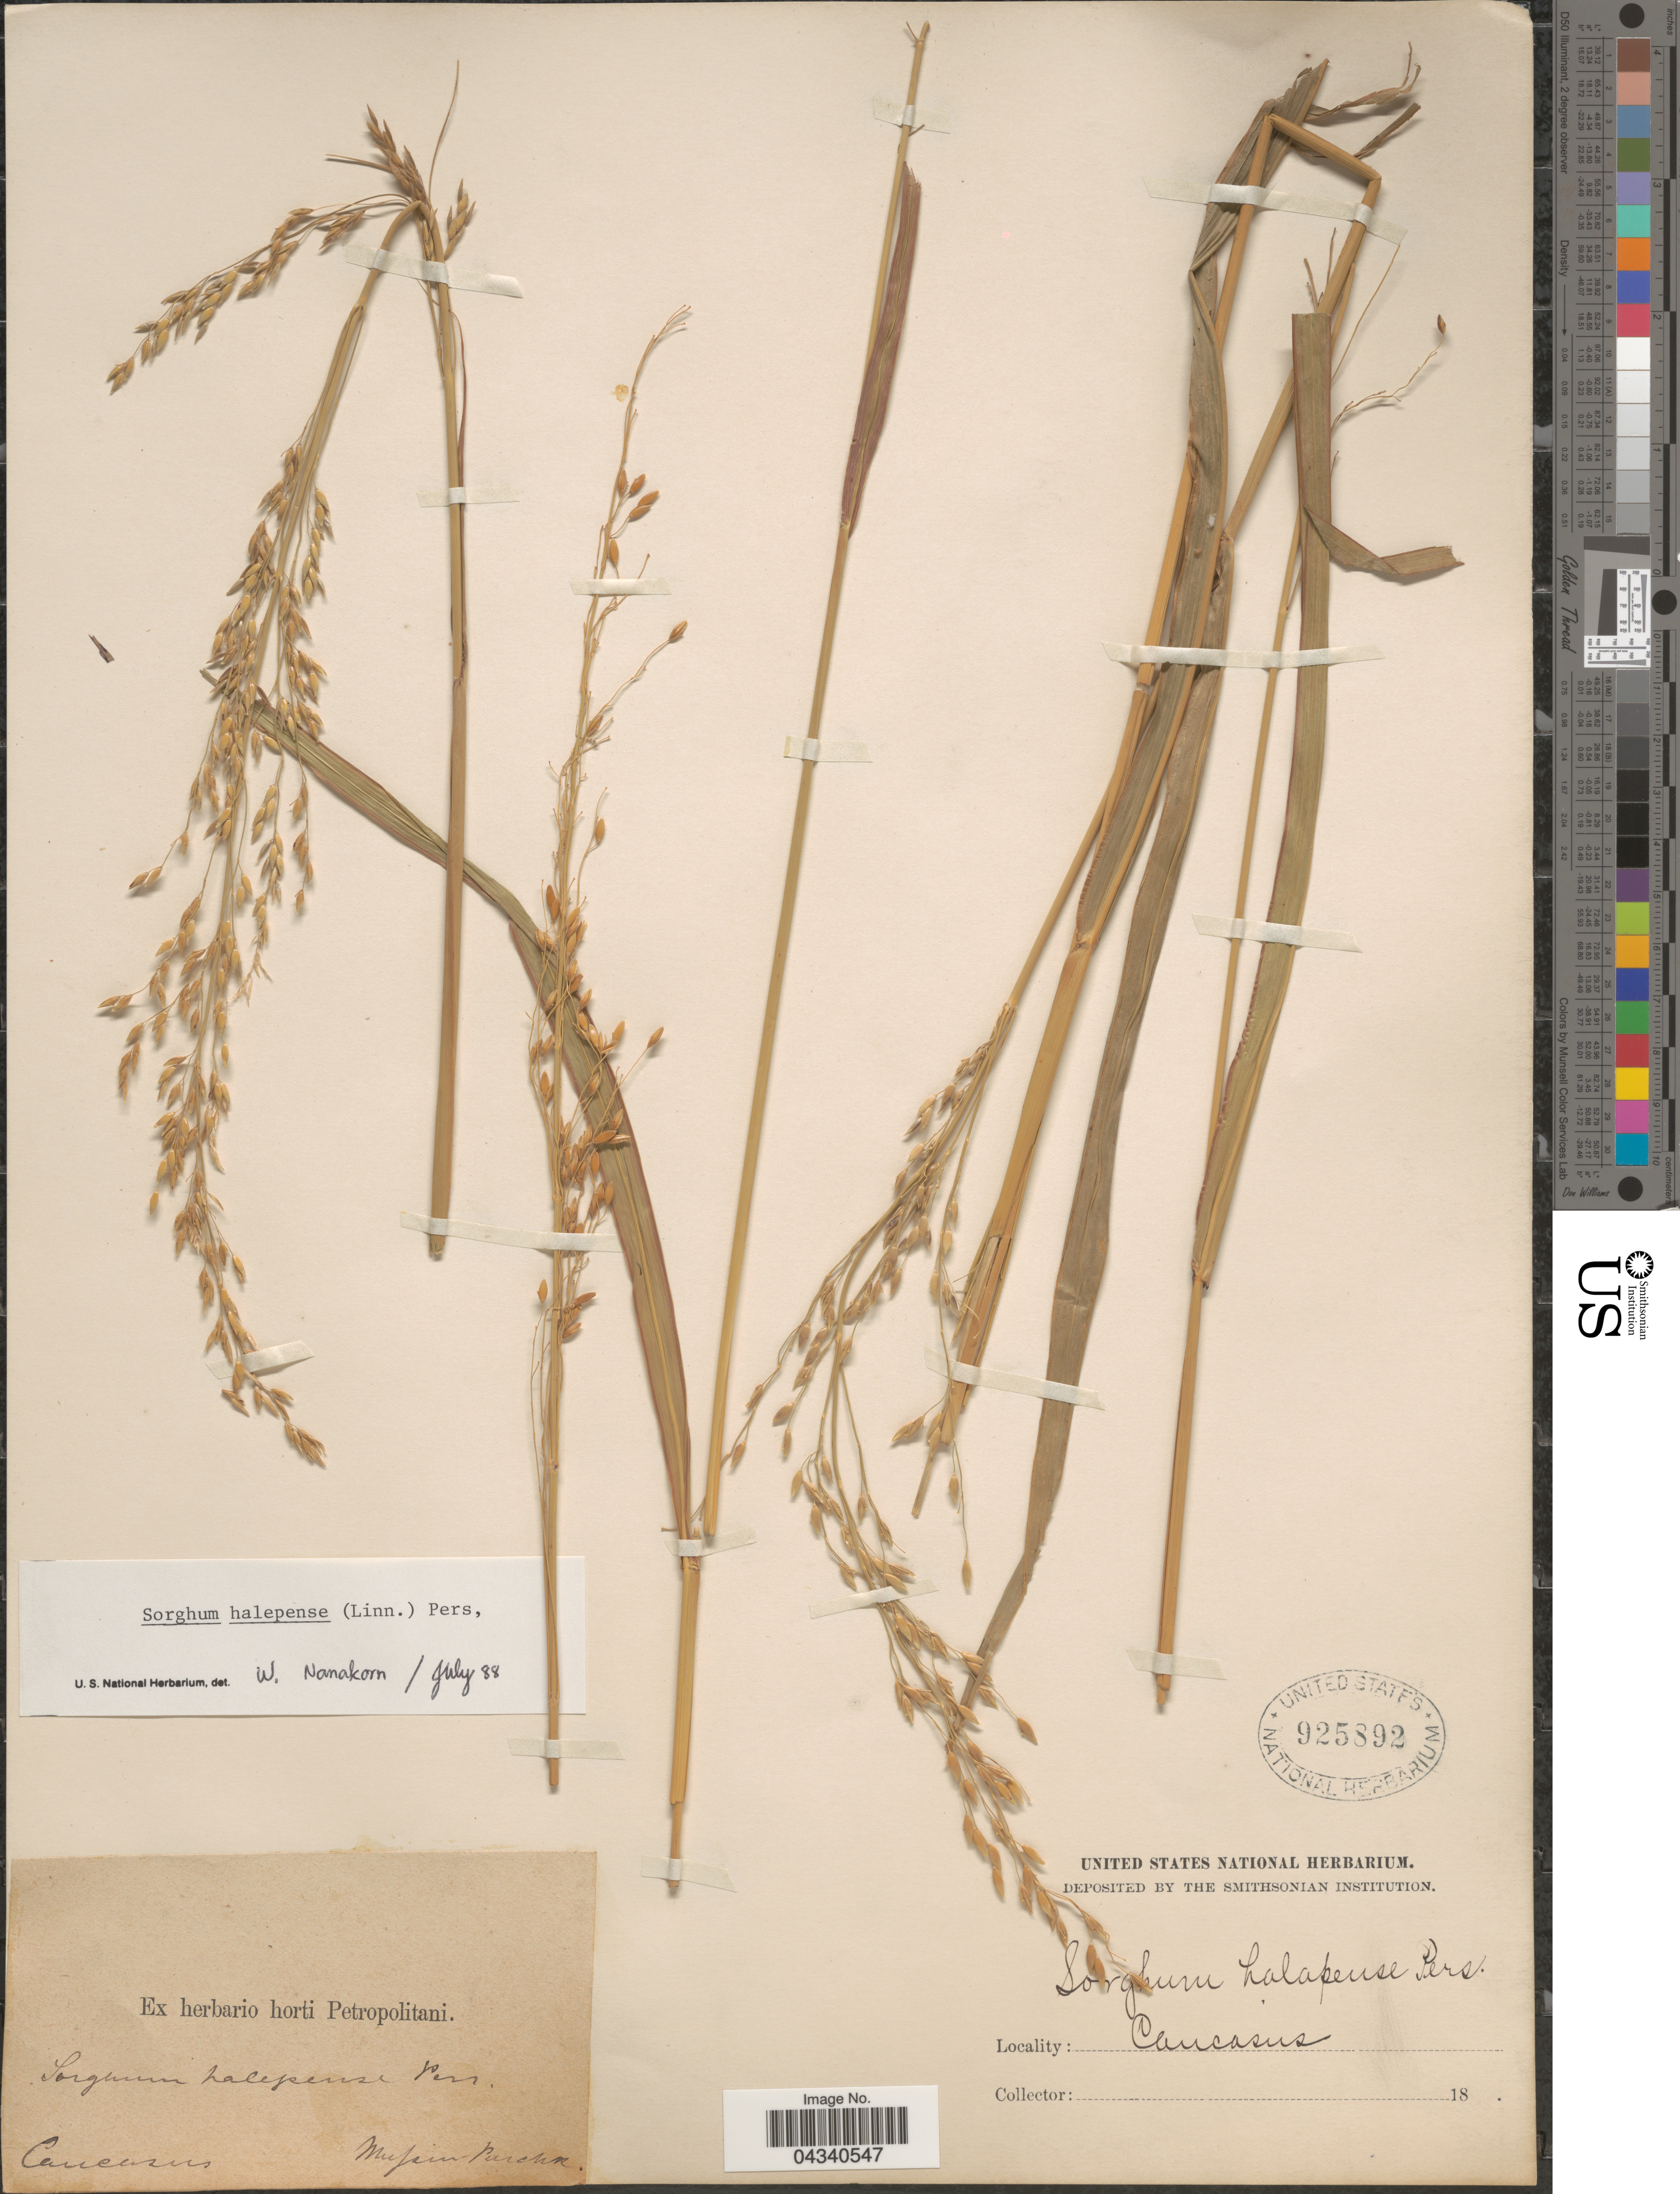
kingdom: Plantae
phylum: Tracheophyta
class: Liliopsida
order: Poales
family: Poaceae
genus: Sorghum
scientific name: Sorghum halepense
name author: (L.) Pers.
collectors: Mussin-Puschkin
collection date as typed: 18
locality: Caucasus.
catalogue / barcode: US 925892